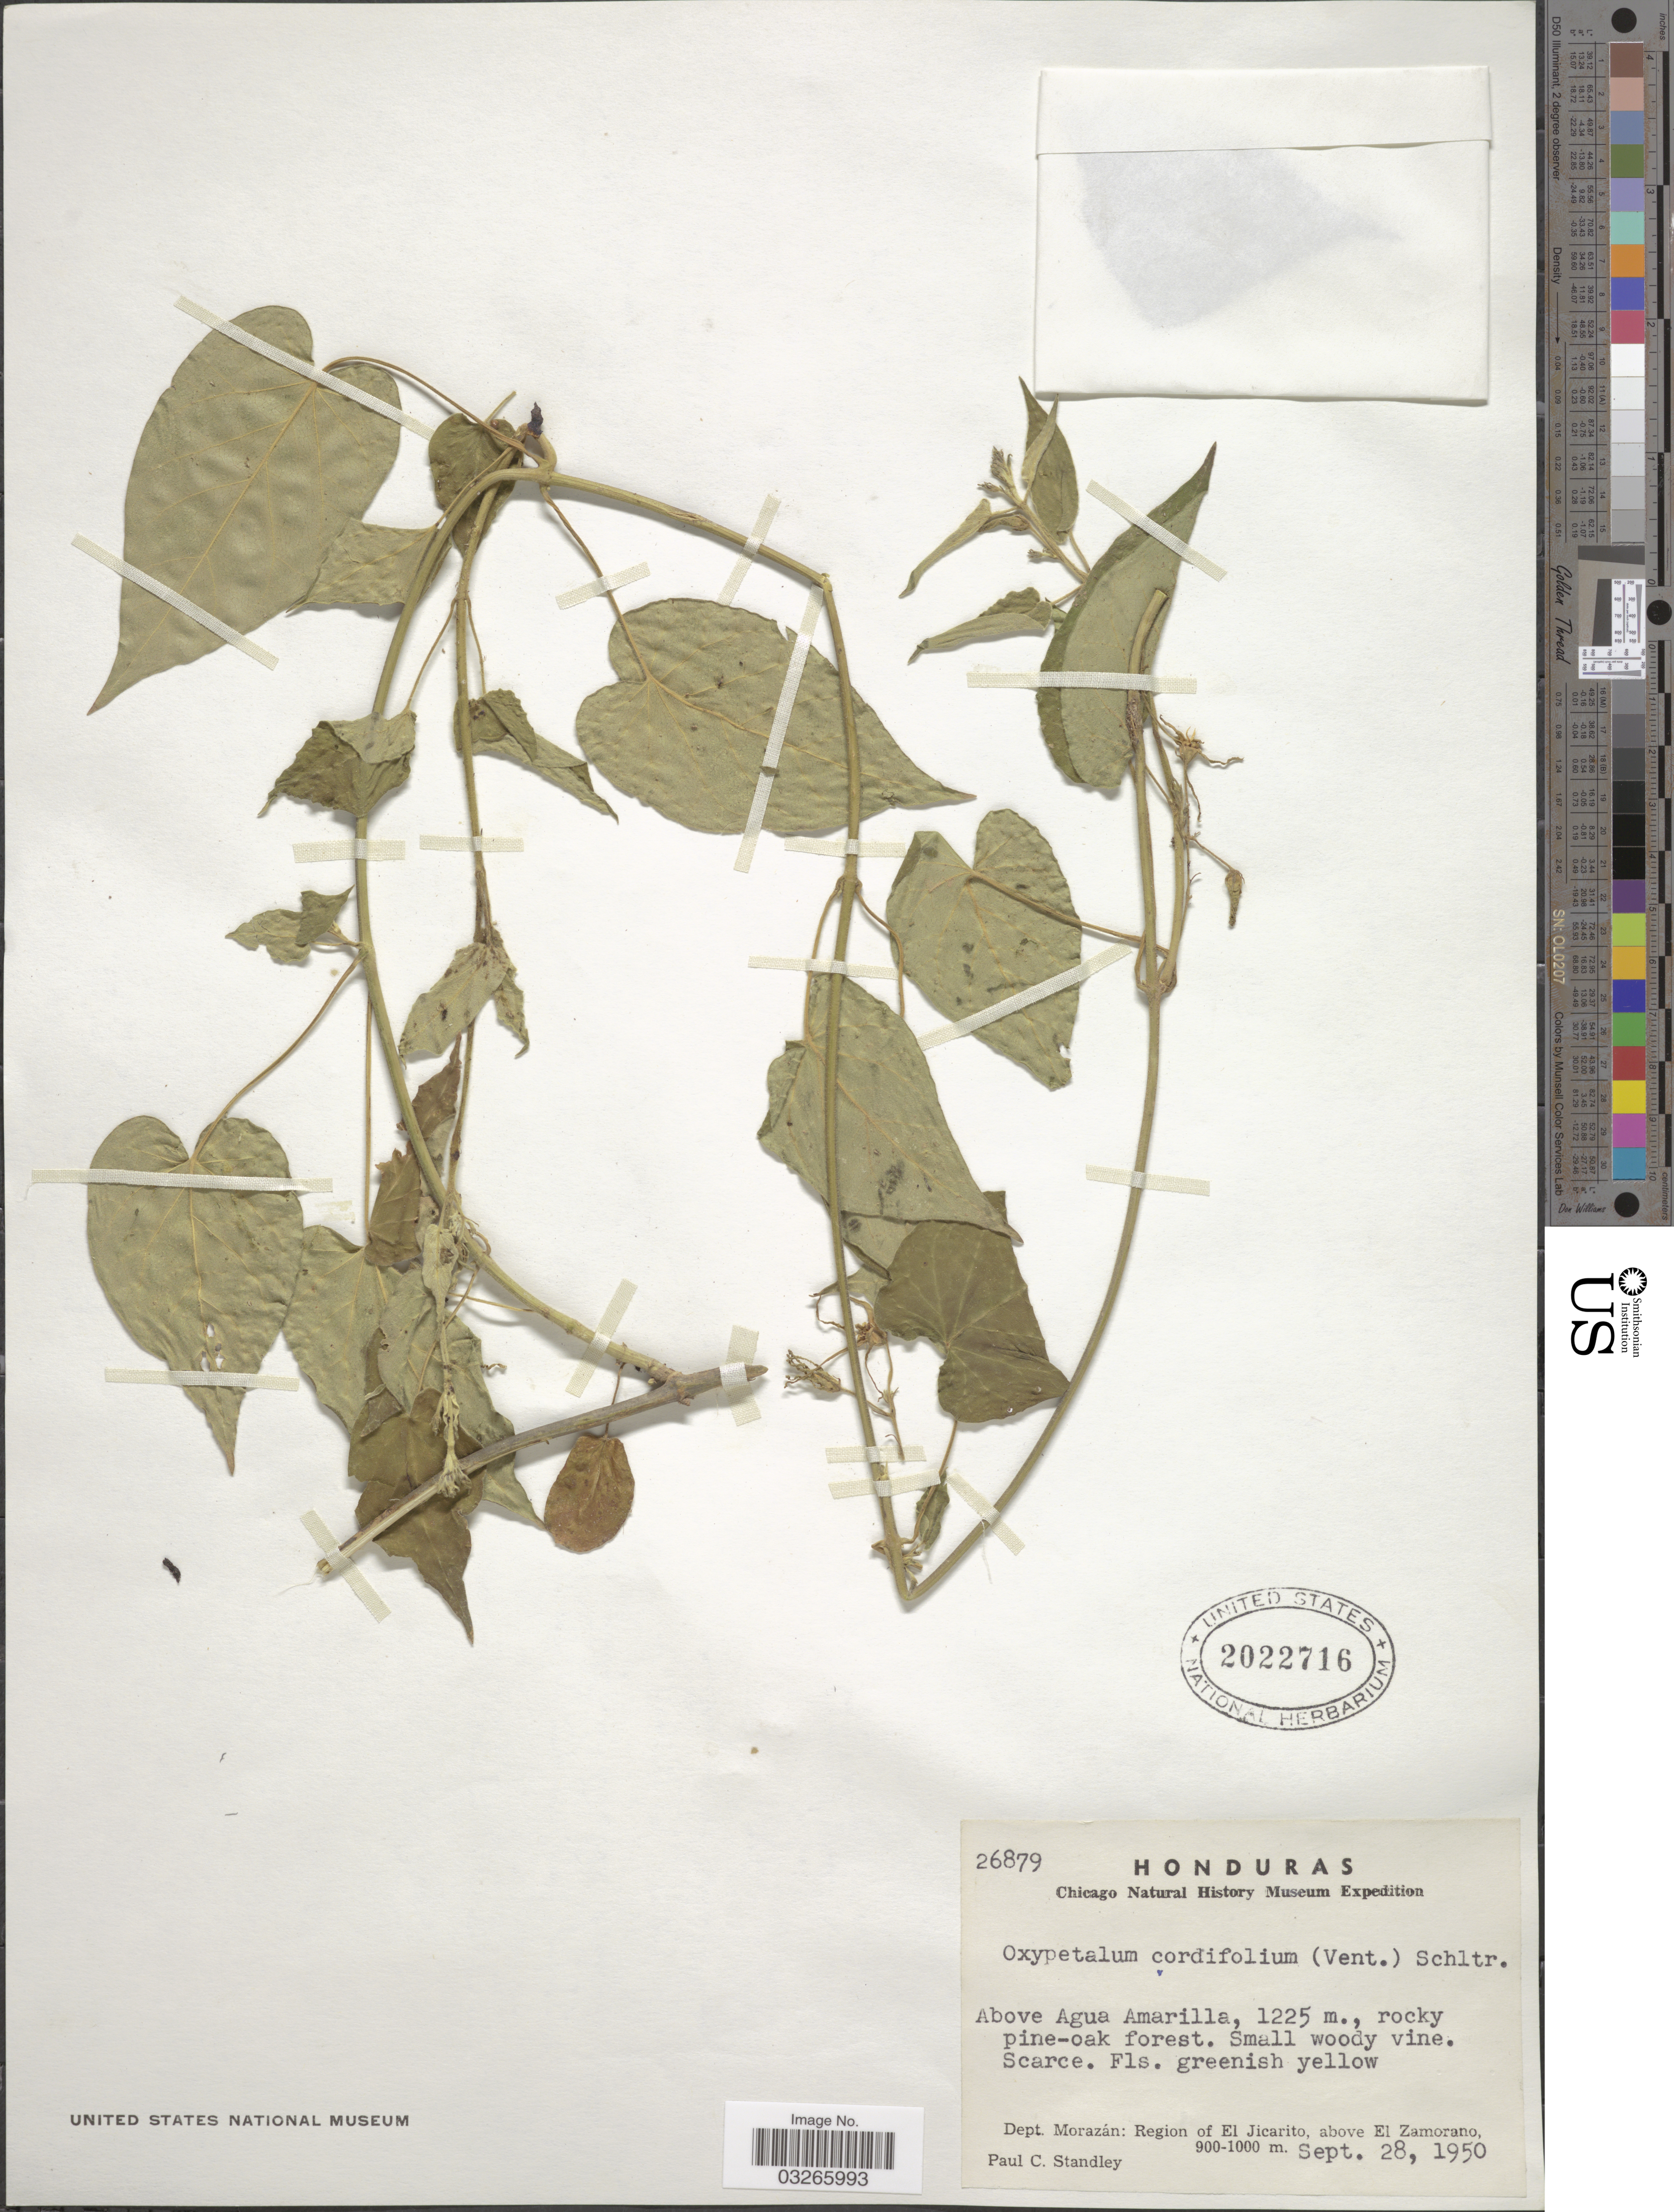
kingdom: Plantae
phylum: Tracheophyta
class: Magnoliopsida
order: Gentianales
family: Apocynaceae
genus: Oxypetalum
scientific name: Oxypetalum cordifolium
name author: (Vent.) Schltr.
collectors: P. C. Standley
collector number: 26879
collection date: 1950-09-28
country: Honduras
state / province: Fco. Morazán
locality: Above Agua Amarilla. Dept. Morazán: Region of El Jicarito, above El Zamorano.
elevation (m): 1225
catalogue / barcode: US 2022716